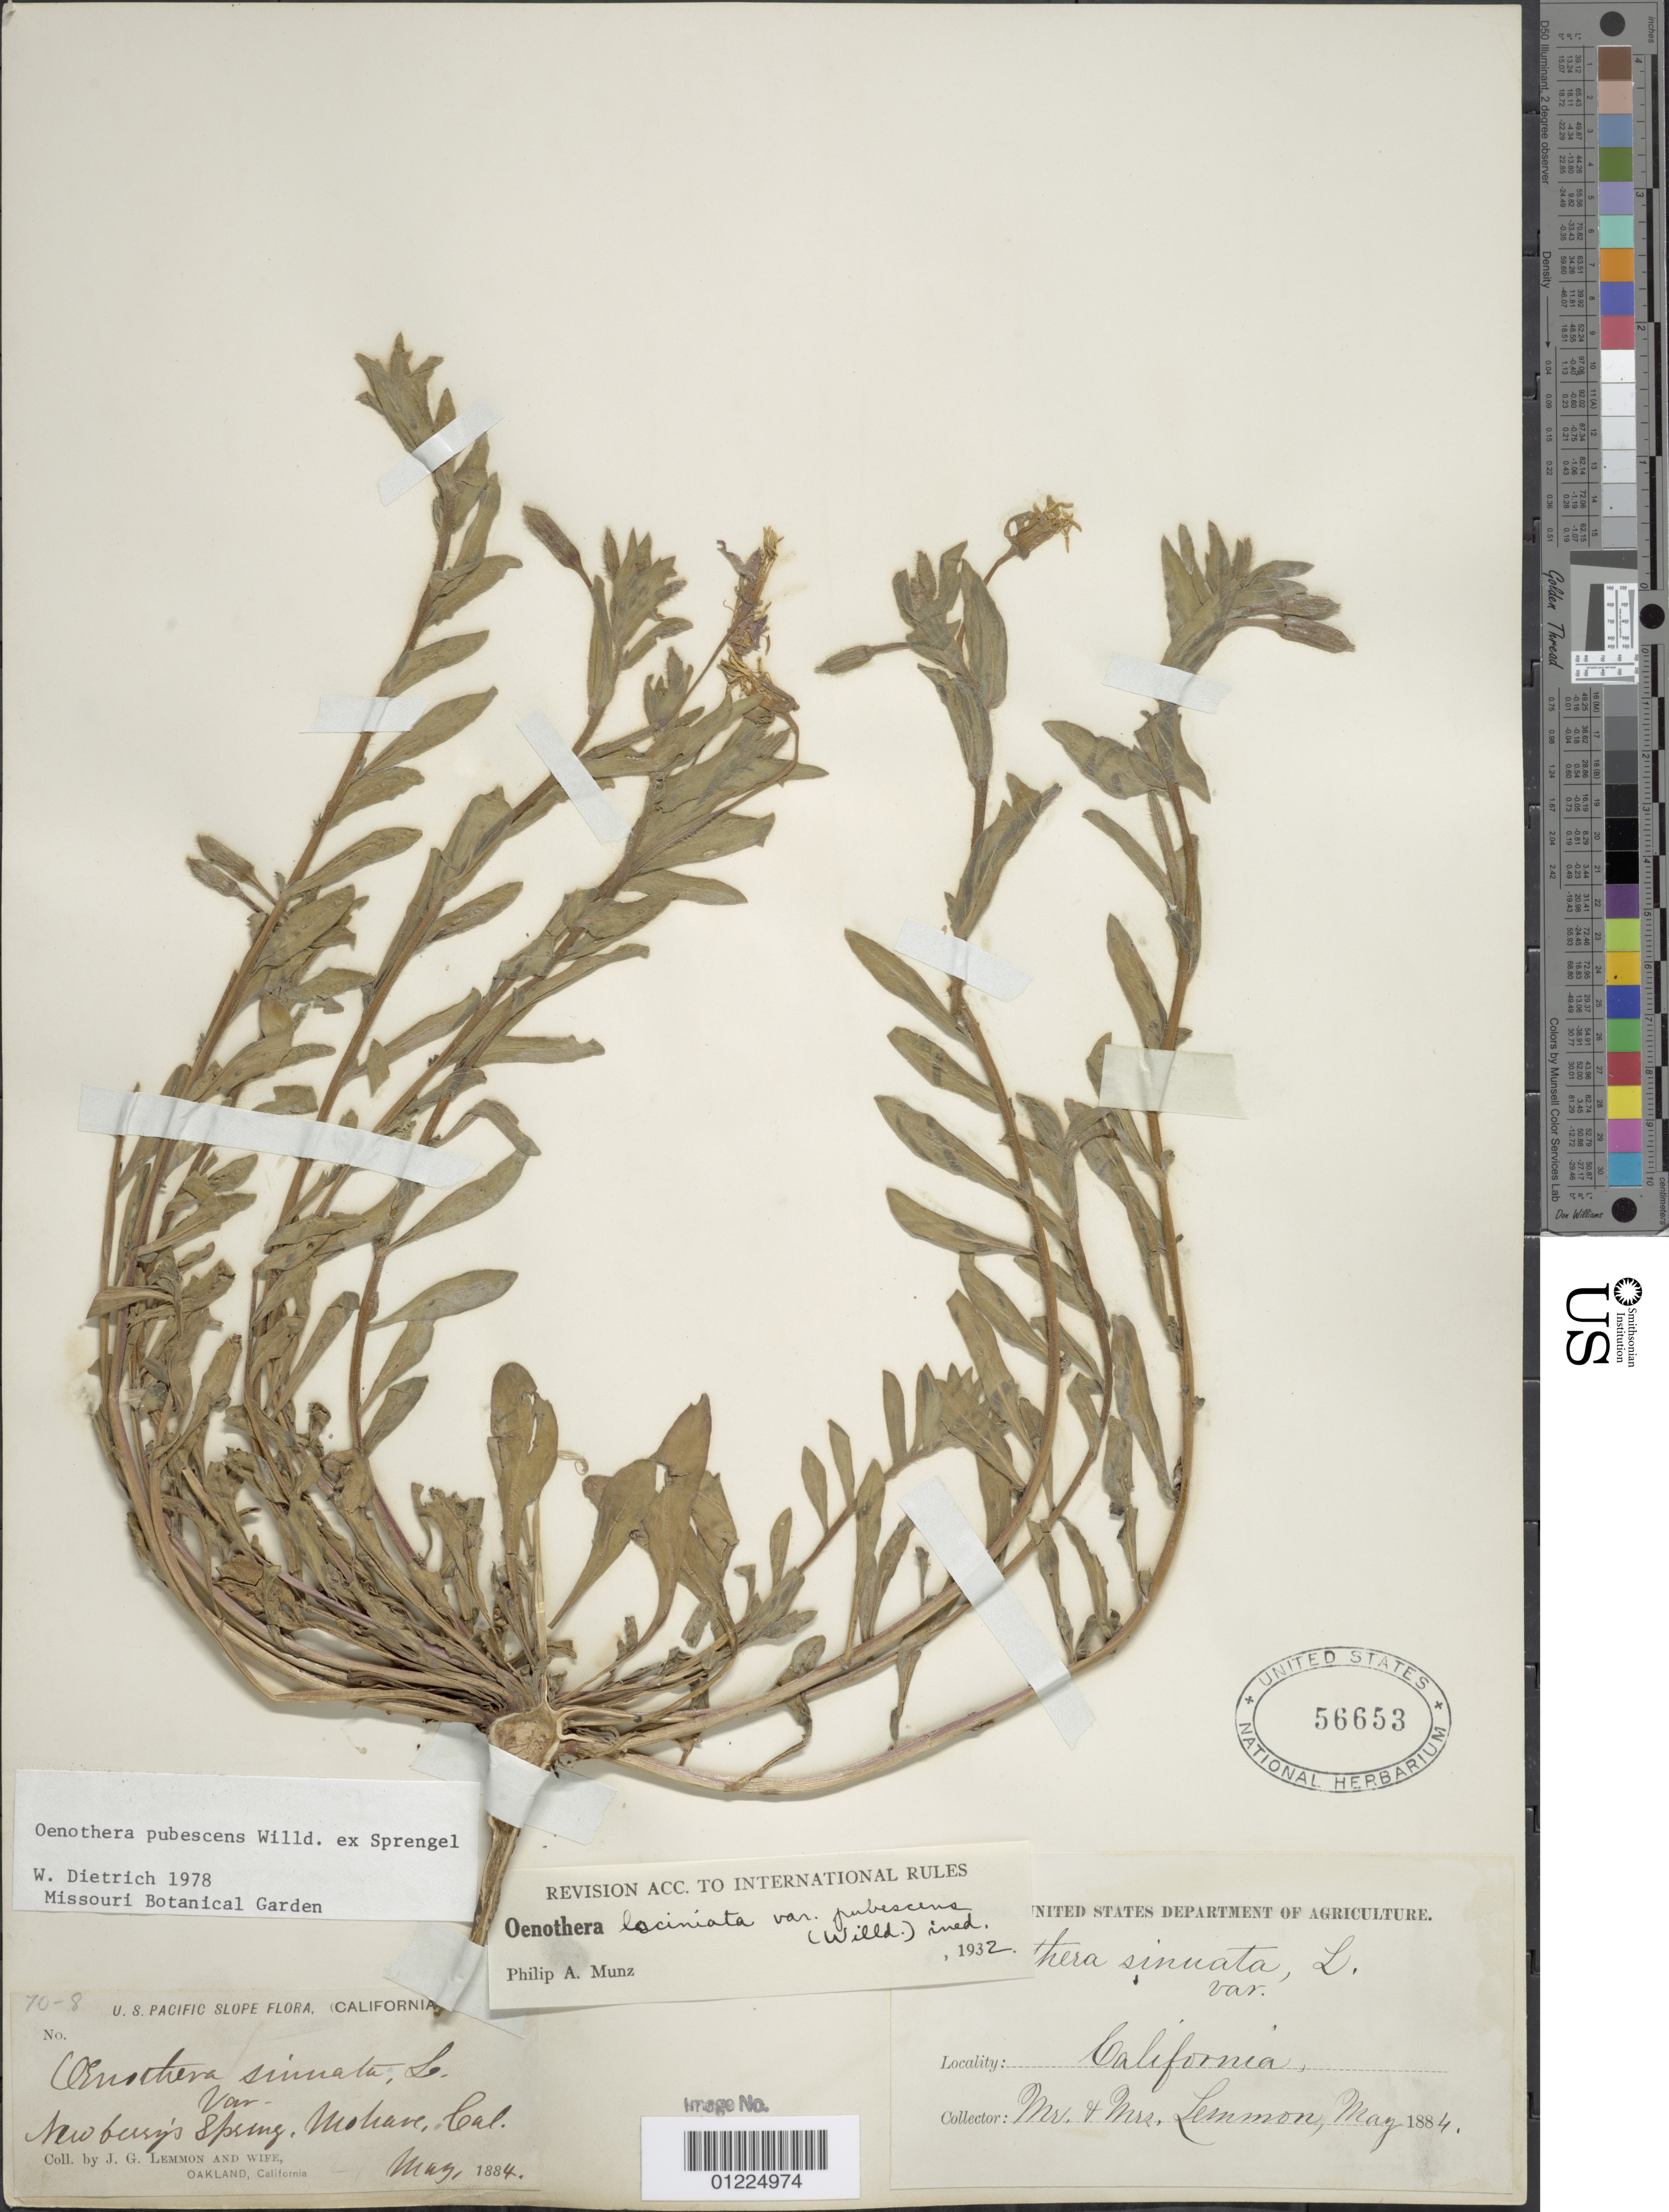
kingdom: Plantae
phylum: Tracheophyta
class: Magnoliopsida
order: Myrtales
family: Onagraceae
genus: Oenothera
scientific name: Oenothera pubescens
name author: Willd. ex Spreng.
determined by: Dietrich, W.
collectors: J. G. Lemmon & Mrs. J. G. Lemmon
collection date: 1884-05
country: United States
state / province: California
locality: New Berry's Spring, Mohave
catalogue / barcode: US 56653